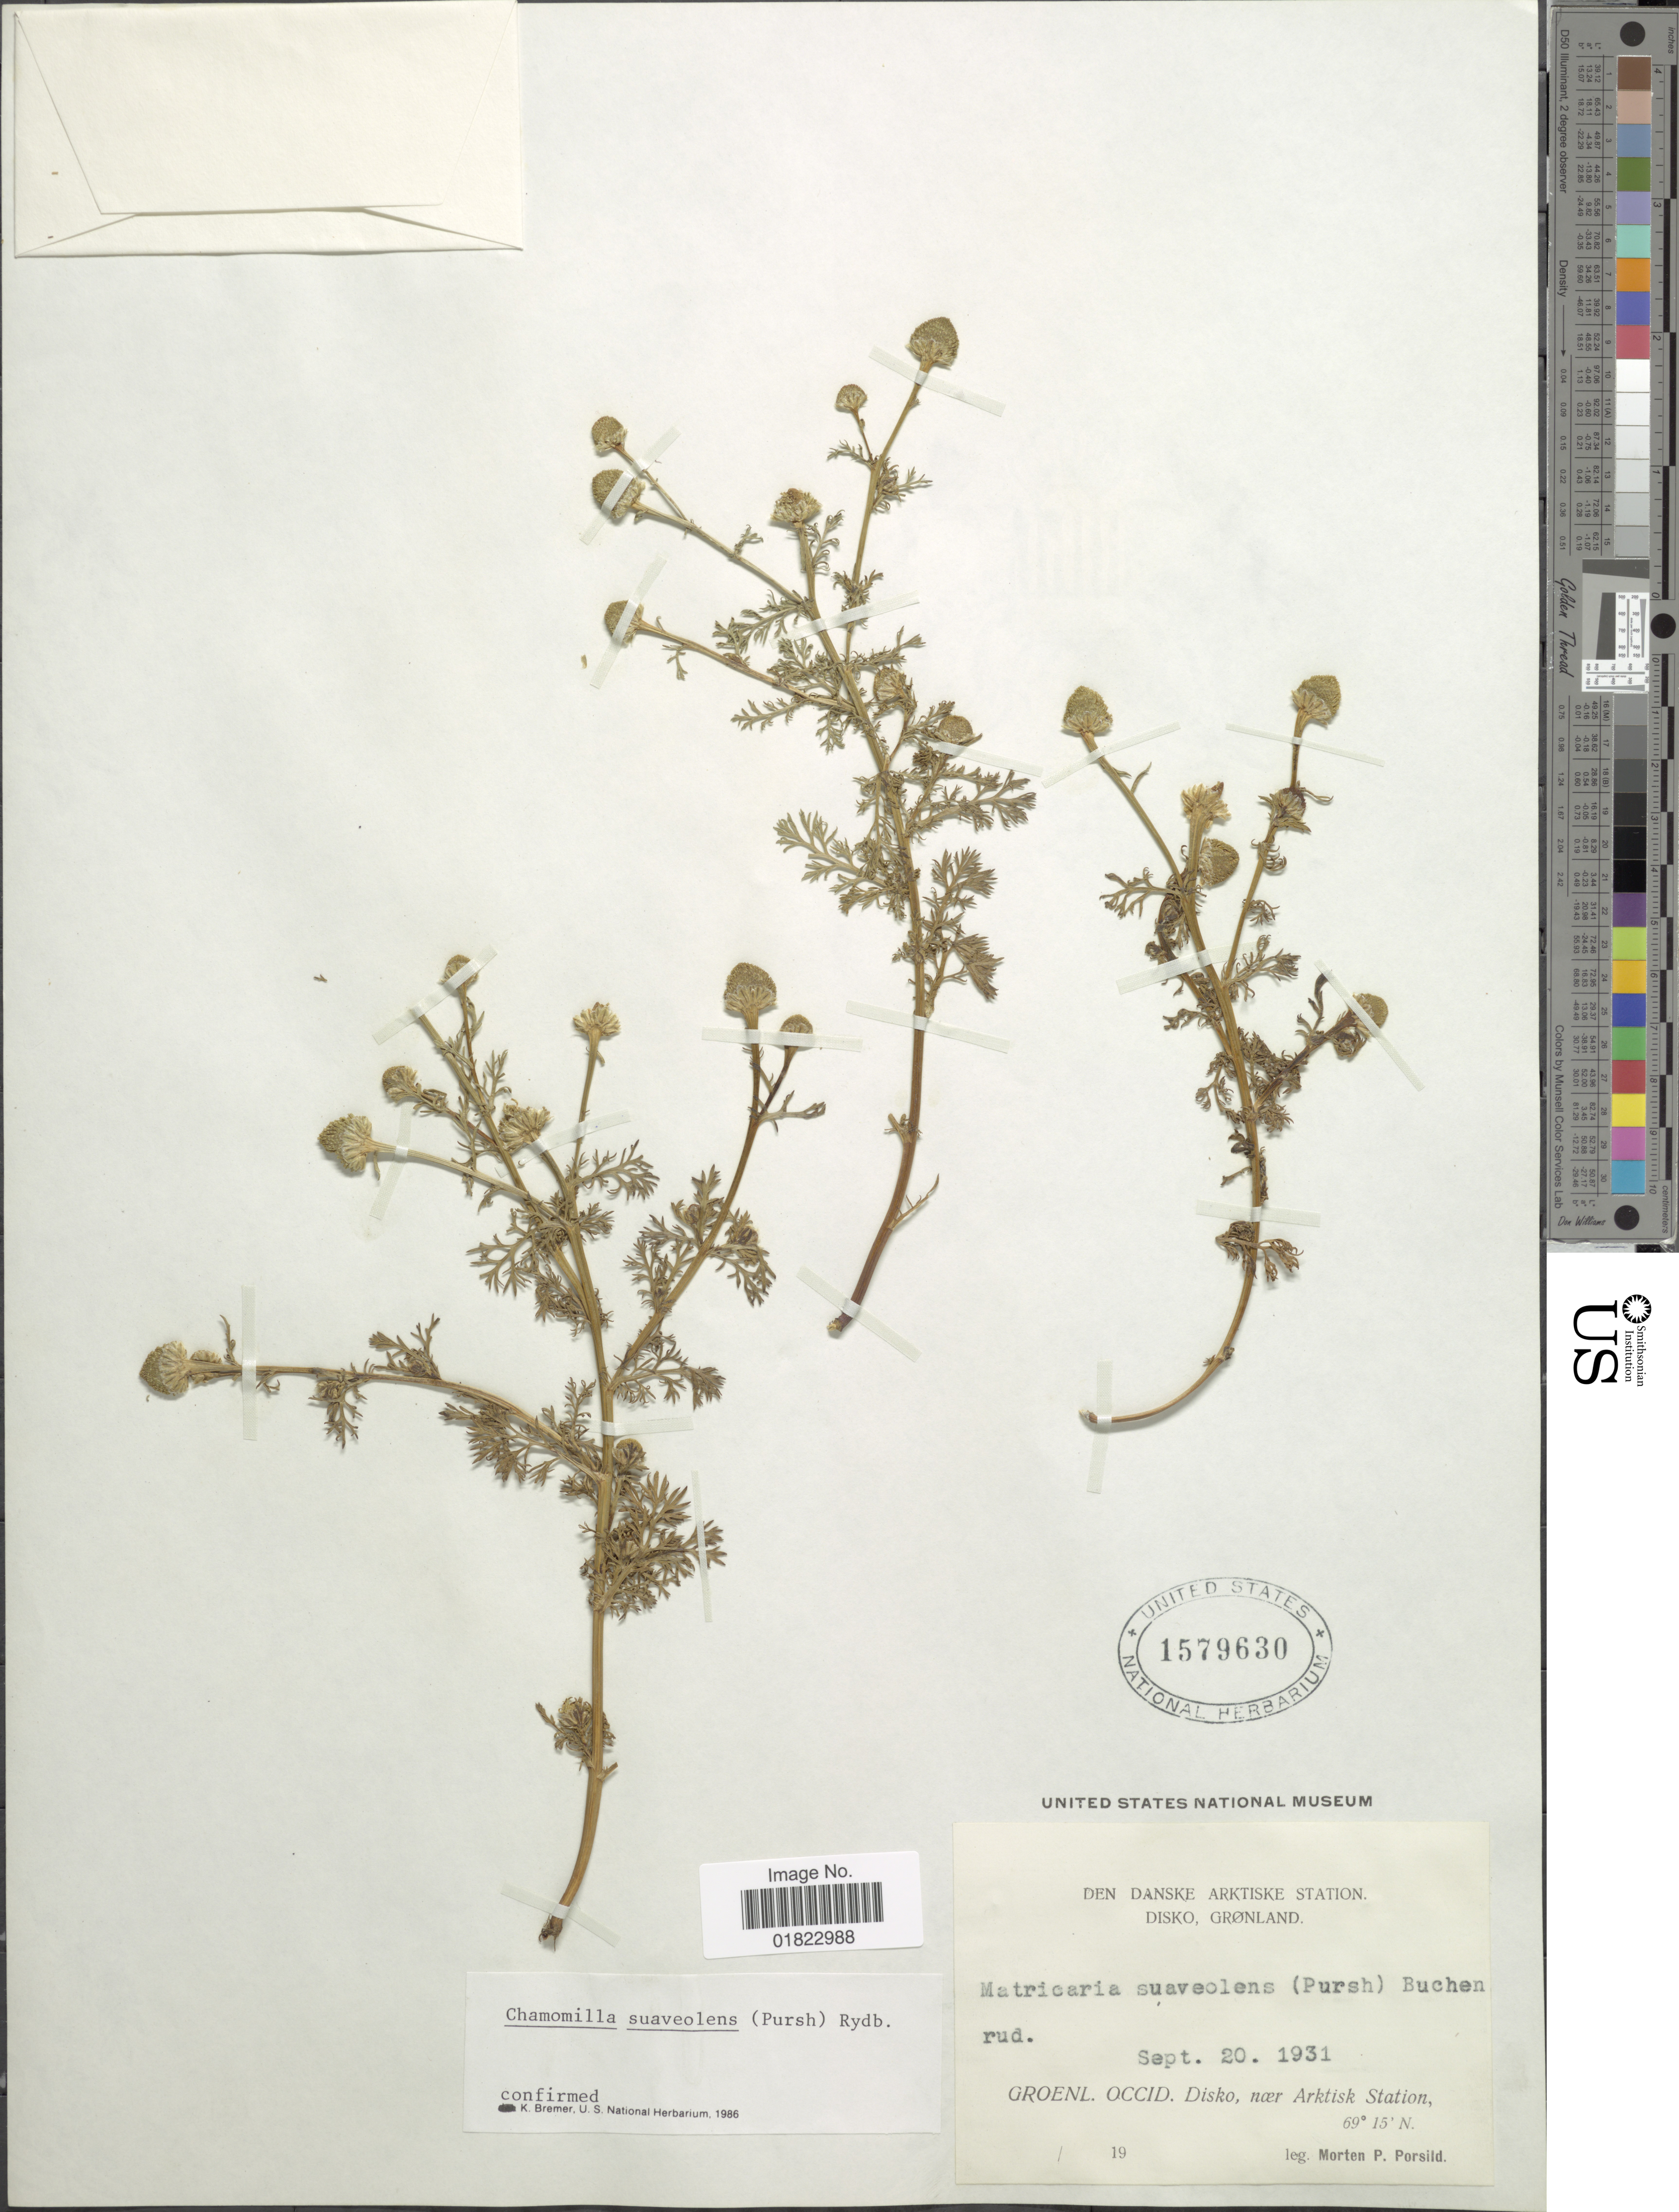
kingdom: Plantae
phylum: Tracheophyta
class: Magnoliopsida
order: Asterales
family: Asteraceae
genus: Matricaria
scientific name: Matricaria matricarioides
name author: (Less.) Porter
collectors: M. P. Porsild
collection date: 1931-09-20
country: Greenland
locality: Disko, Gronland. Groenl. Occid. Disko, near Arktisk Station.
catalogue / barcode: US 1579630